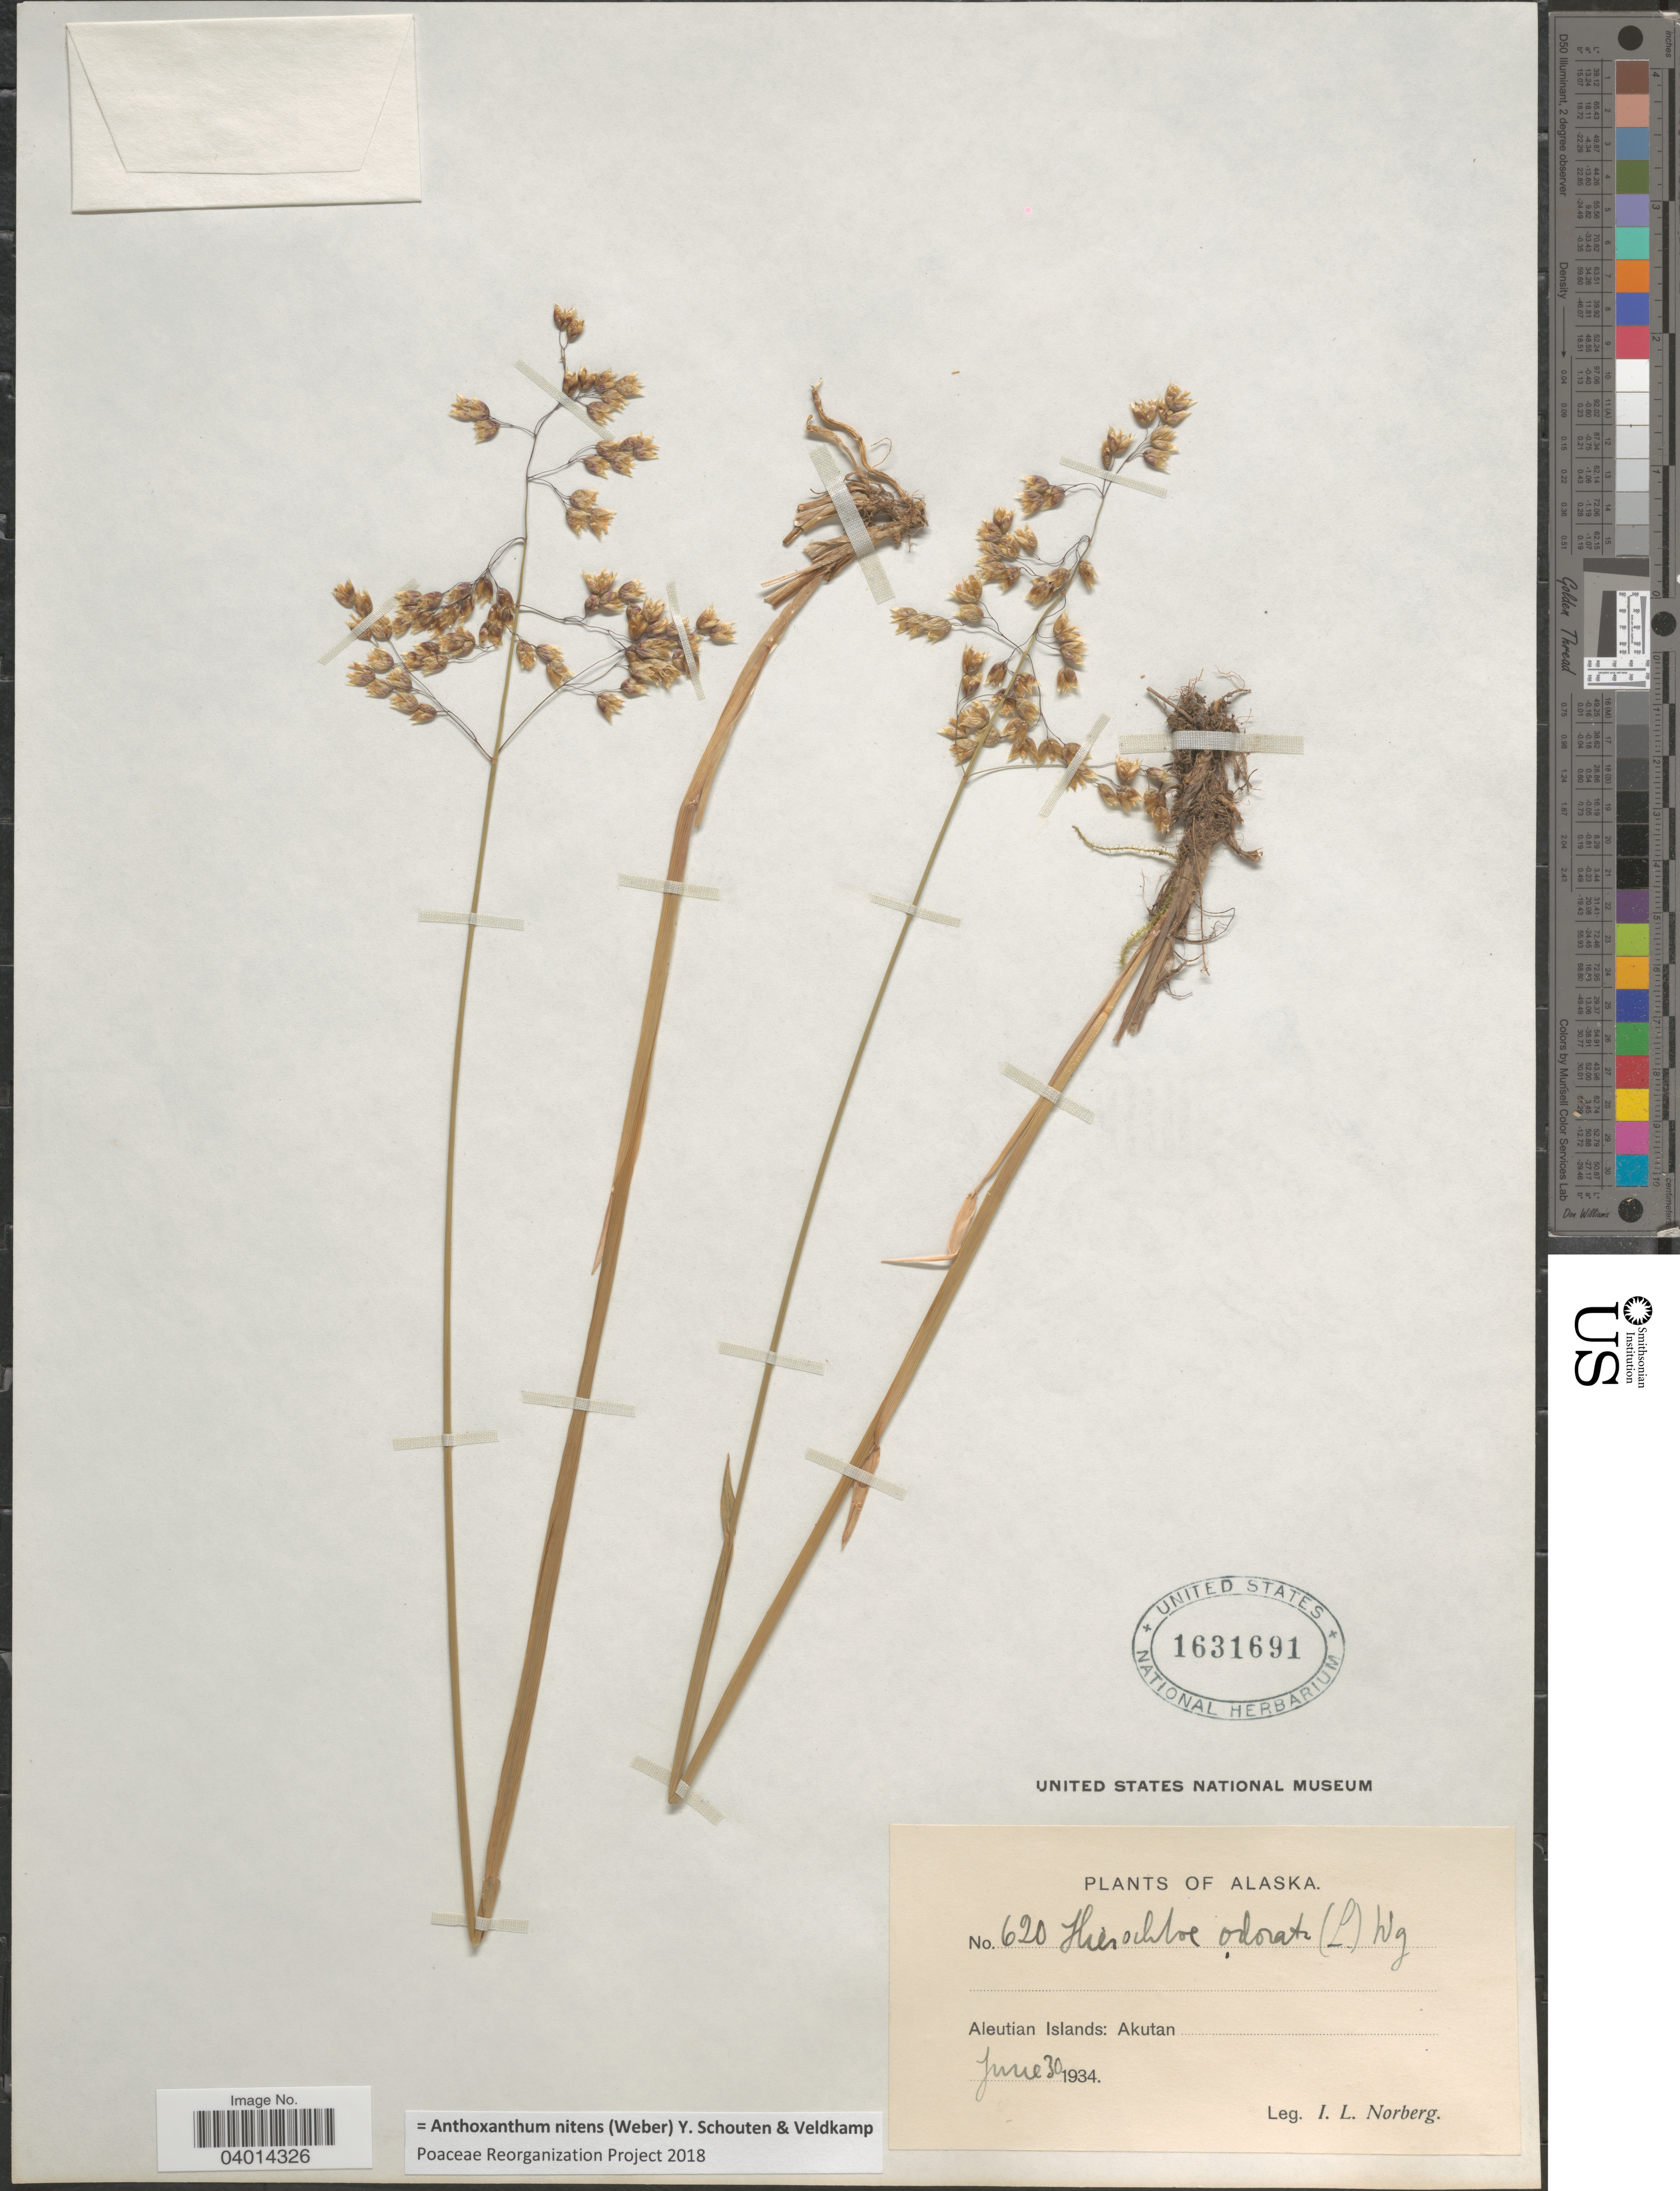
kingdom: Plantae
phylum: Tracheophyta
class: Liliopsida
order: Poales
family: Poaceae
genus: Anthoxanthum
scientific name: Anthoxanthum nitens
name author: (G.H. Weber) R.T.A. Schouten & Veldkamp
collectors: I. Norberg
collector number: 620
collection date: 1934-06-30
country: United States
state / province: Alaska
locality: Aleutian Islands: Akutan.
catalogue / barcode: US 1631691